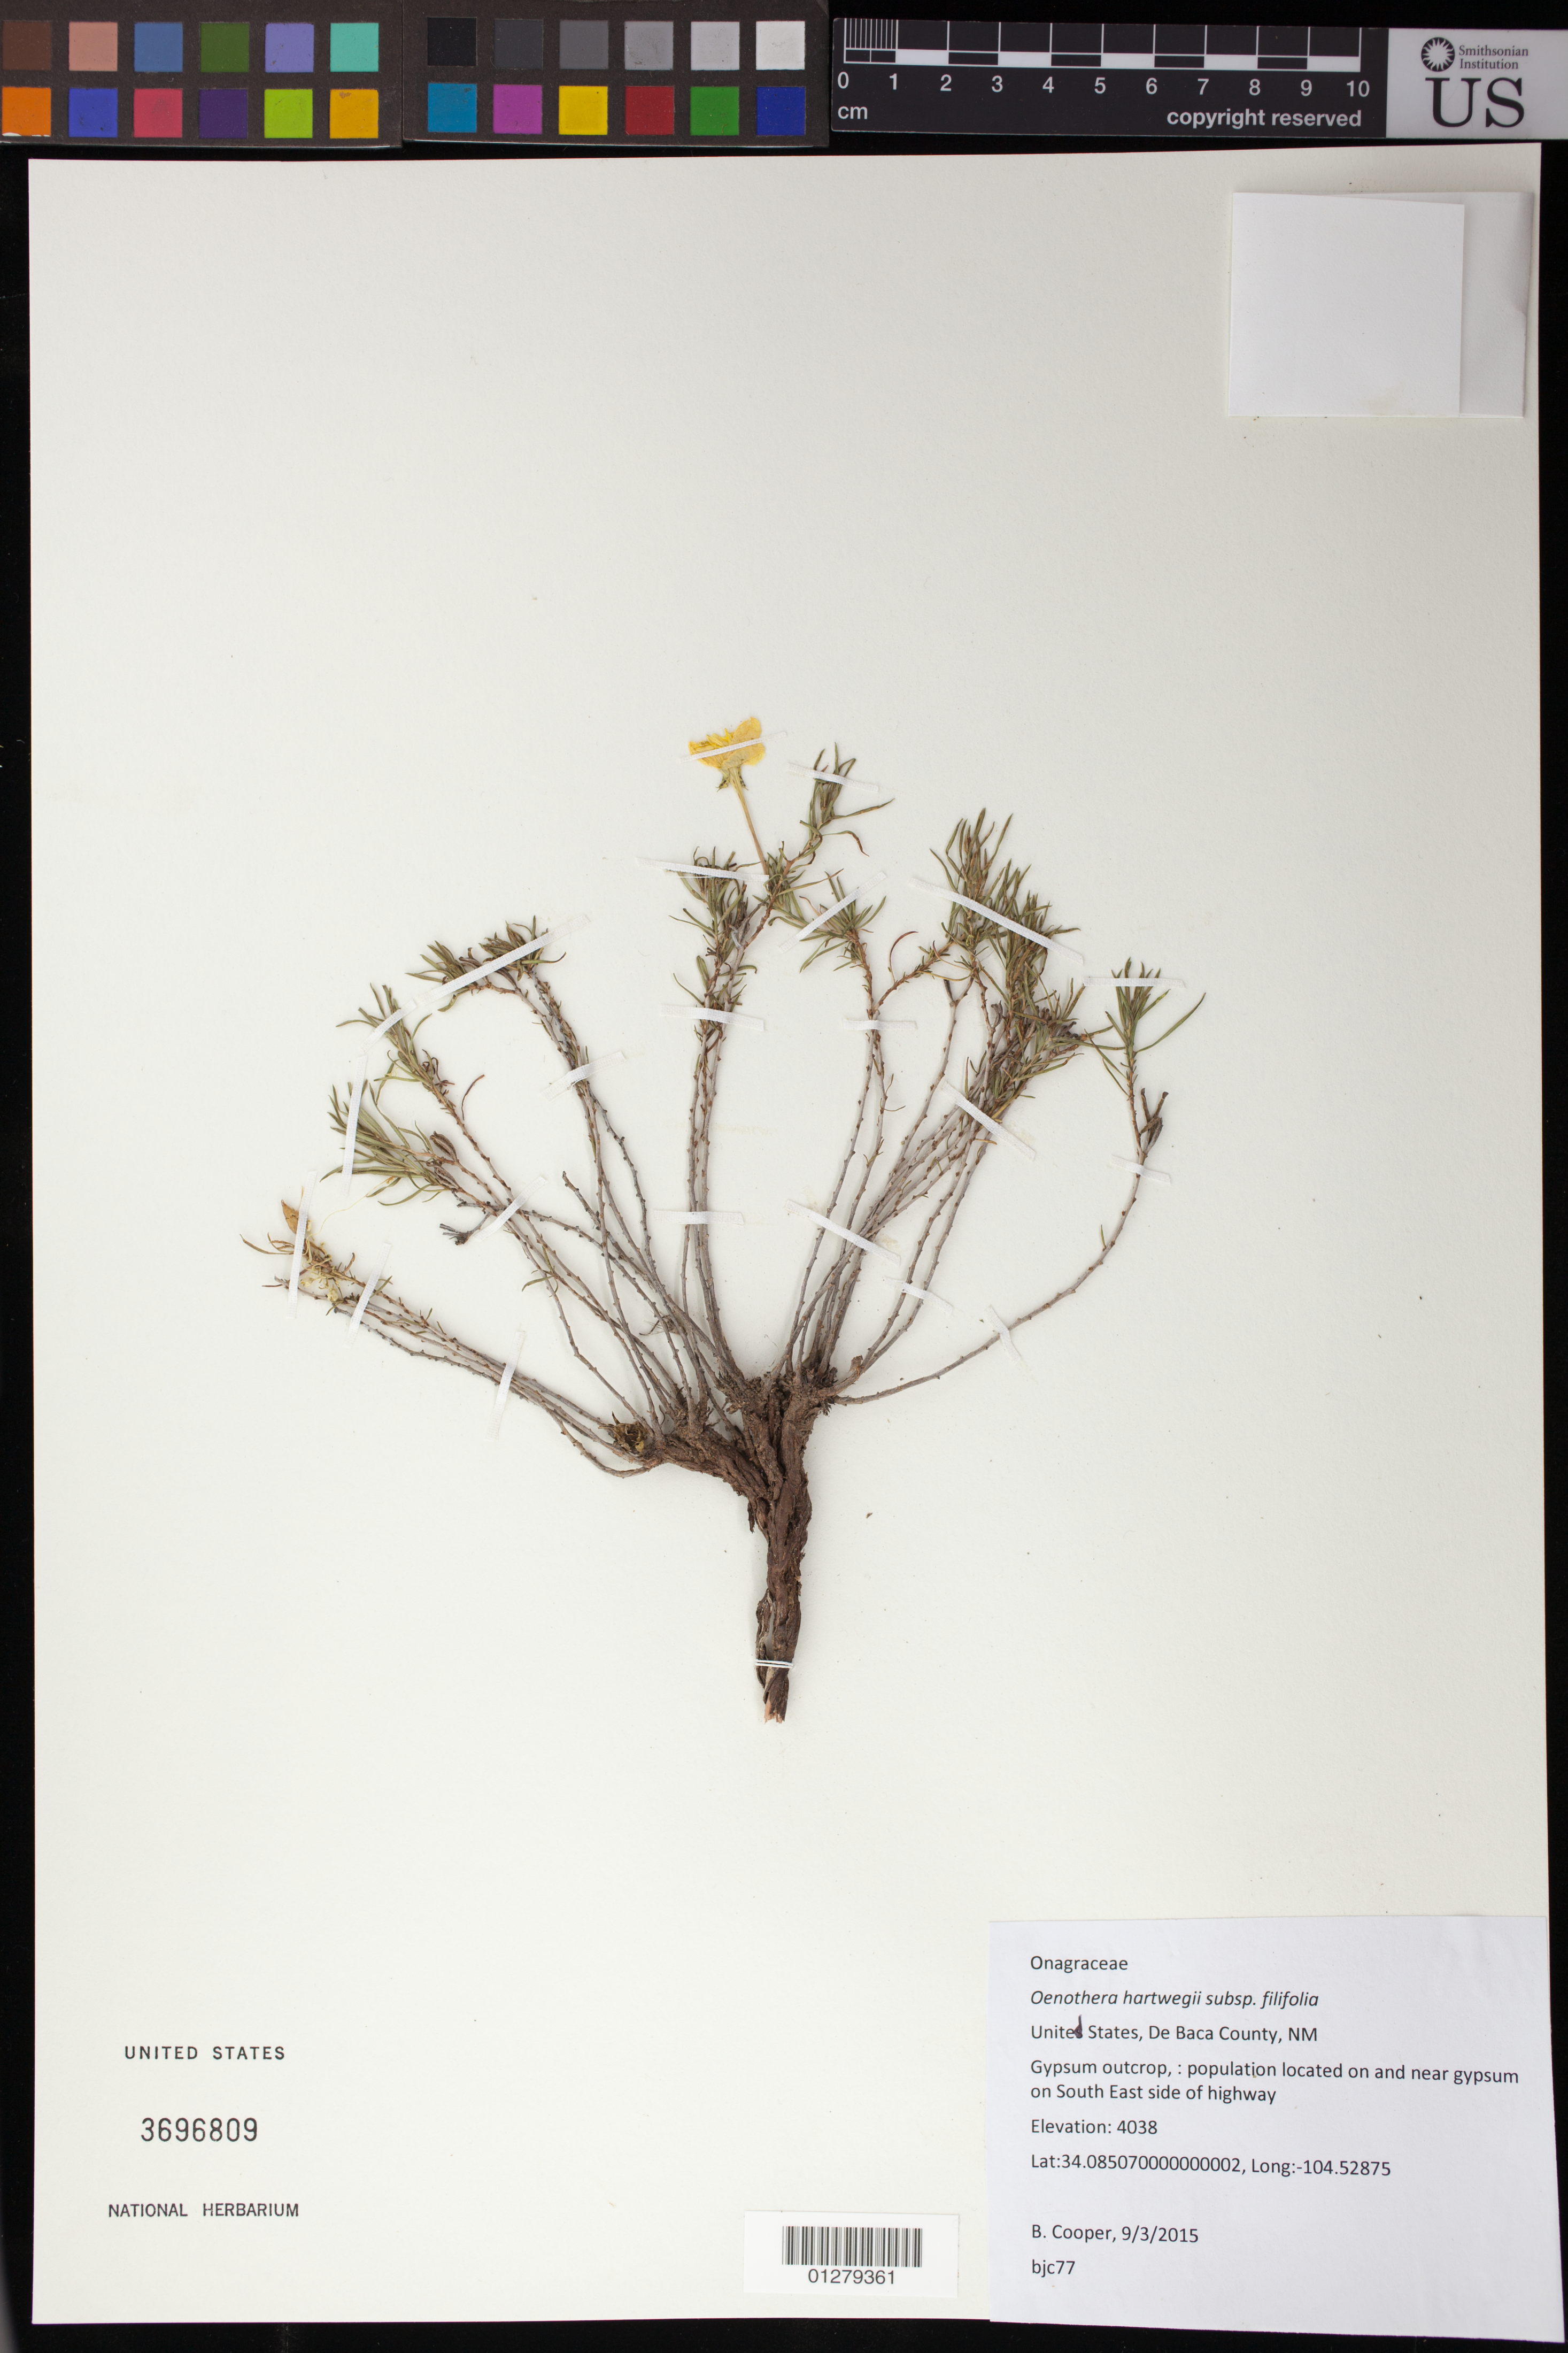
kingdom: Plantae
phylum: Tracheophyta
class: Magnoliopsida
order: Myrtales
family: Onagraceae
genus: Oenothera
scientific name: Oenothera hartwegii subsp. filifolia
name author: (Eastw.) W.L. Wagner & Hoch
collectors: B. J. Cooper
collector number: BJC 77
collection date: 2015-09-03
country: United States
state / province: New Mexico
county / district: De Baca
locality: On and near gypsum on South East side of highway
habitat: Gypsum outcrop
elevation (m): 4038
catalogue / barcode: US 3696809